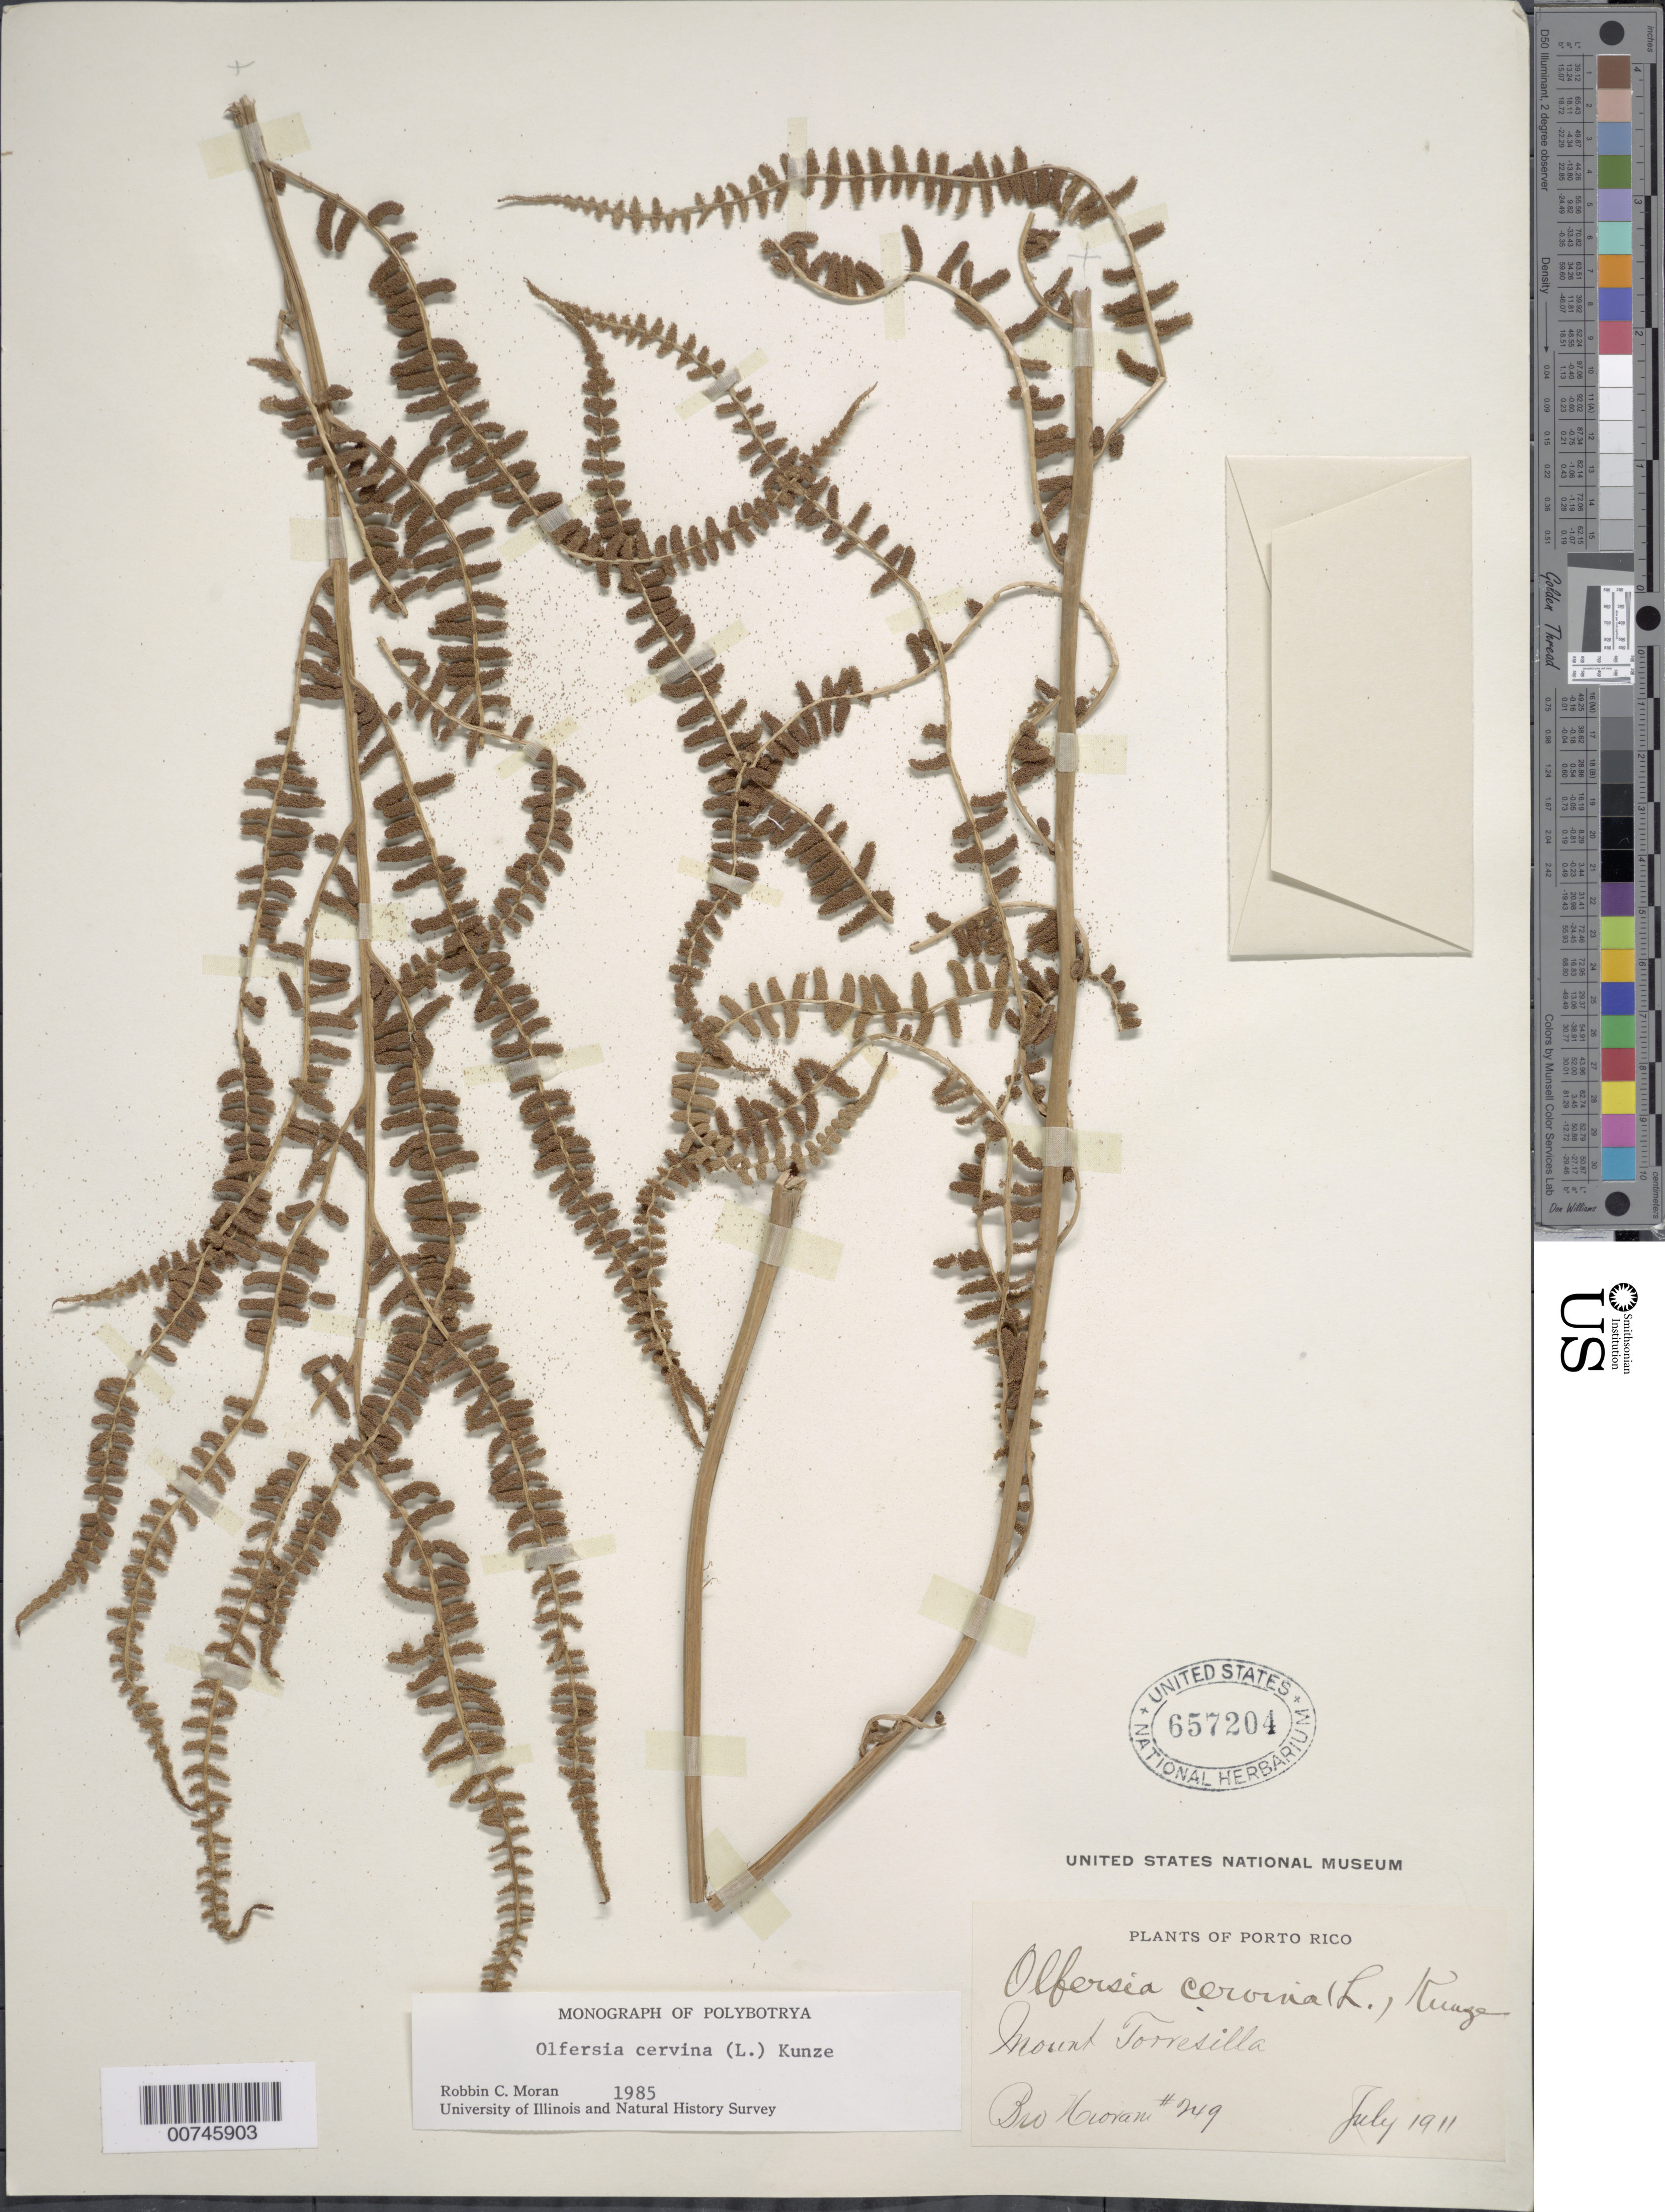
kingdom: Plantae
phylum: Tracheophyta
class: Polypodiopsida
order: Polypodiales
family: Dryopteridaceae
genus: Olfersia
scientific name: Olfersia cervina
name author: (L.) Kunze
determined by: Moran, R. C.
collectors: Bro. Hioram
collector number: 249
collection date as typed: Jul 1911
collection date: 1911-07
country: Puerto Rico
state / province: Barranquitas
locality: Mount Torresilla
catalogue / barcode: US 657204